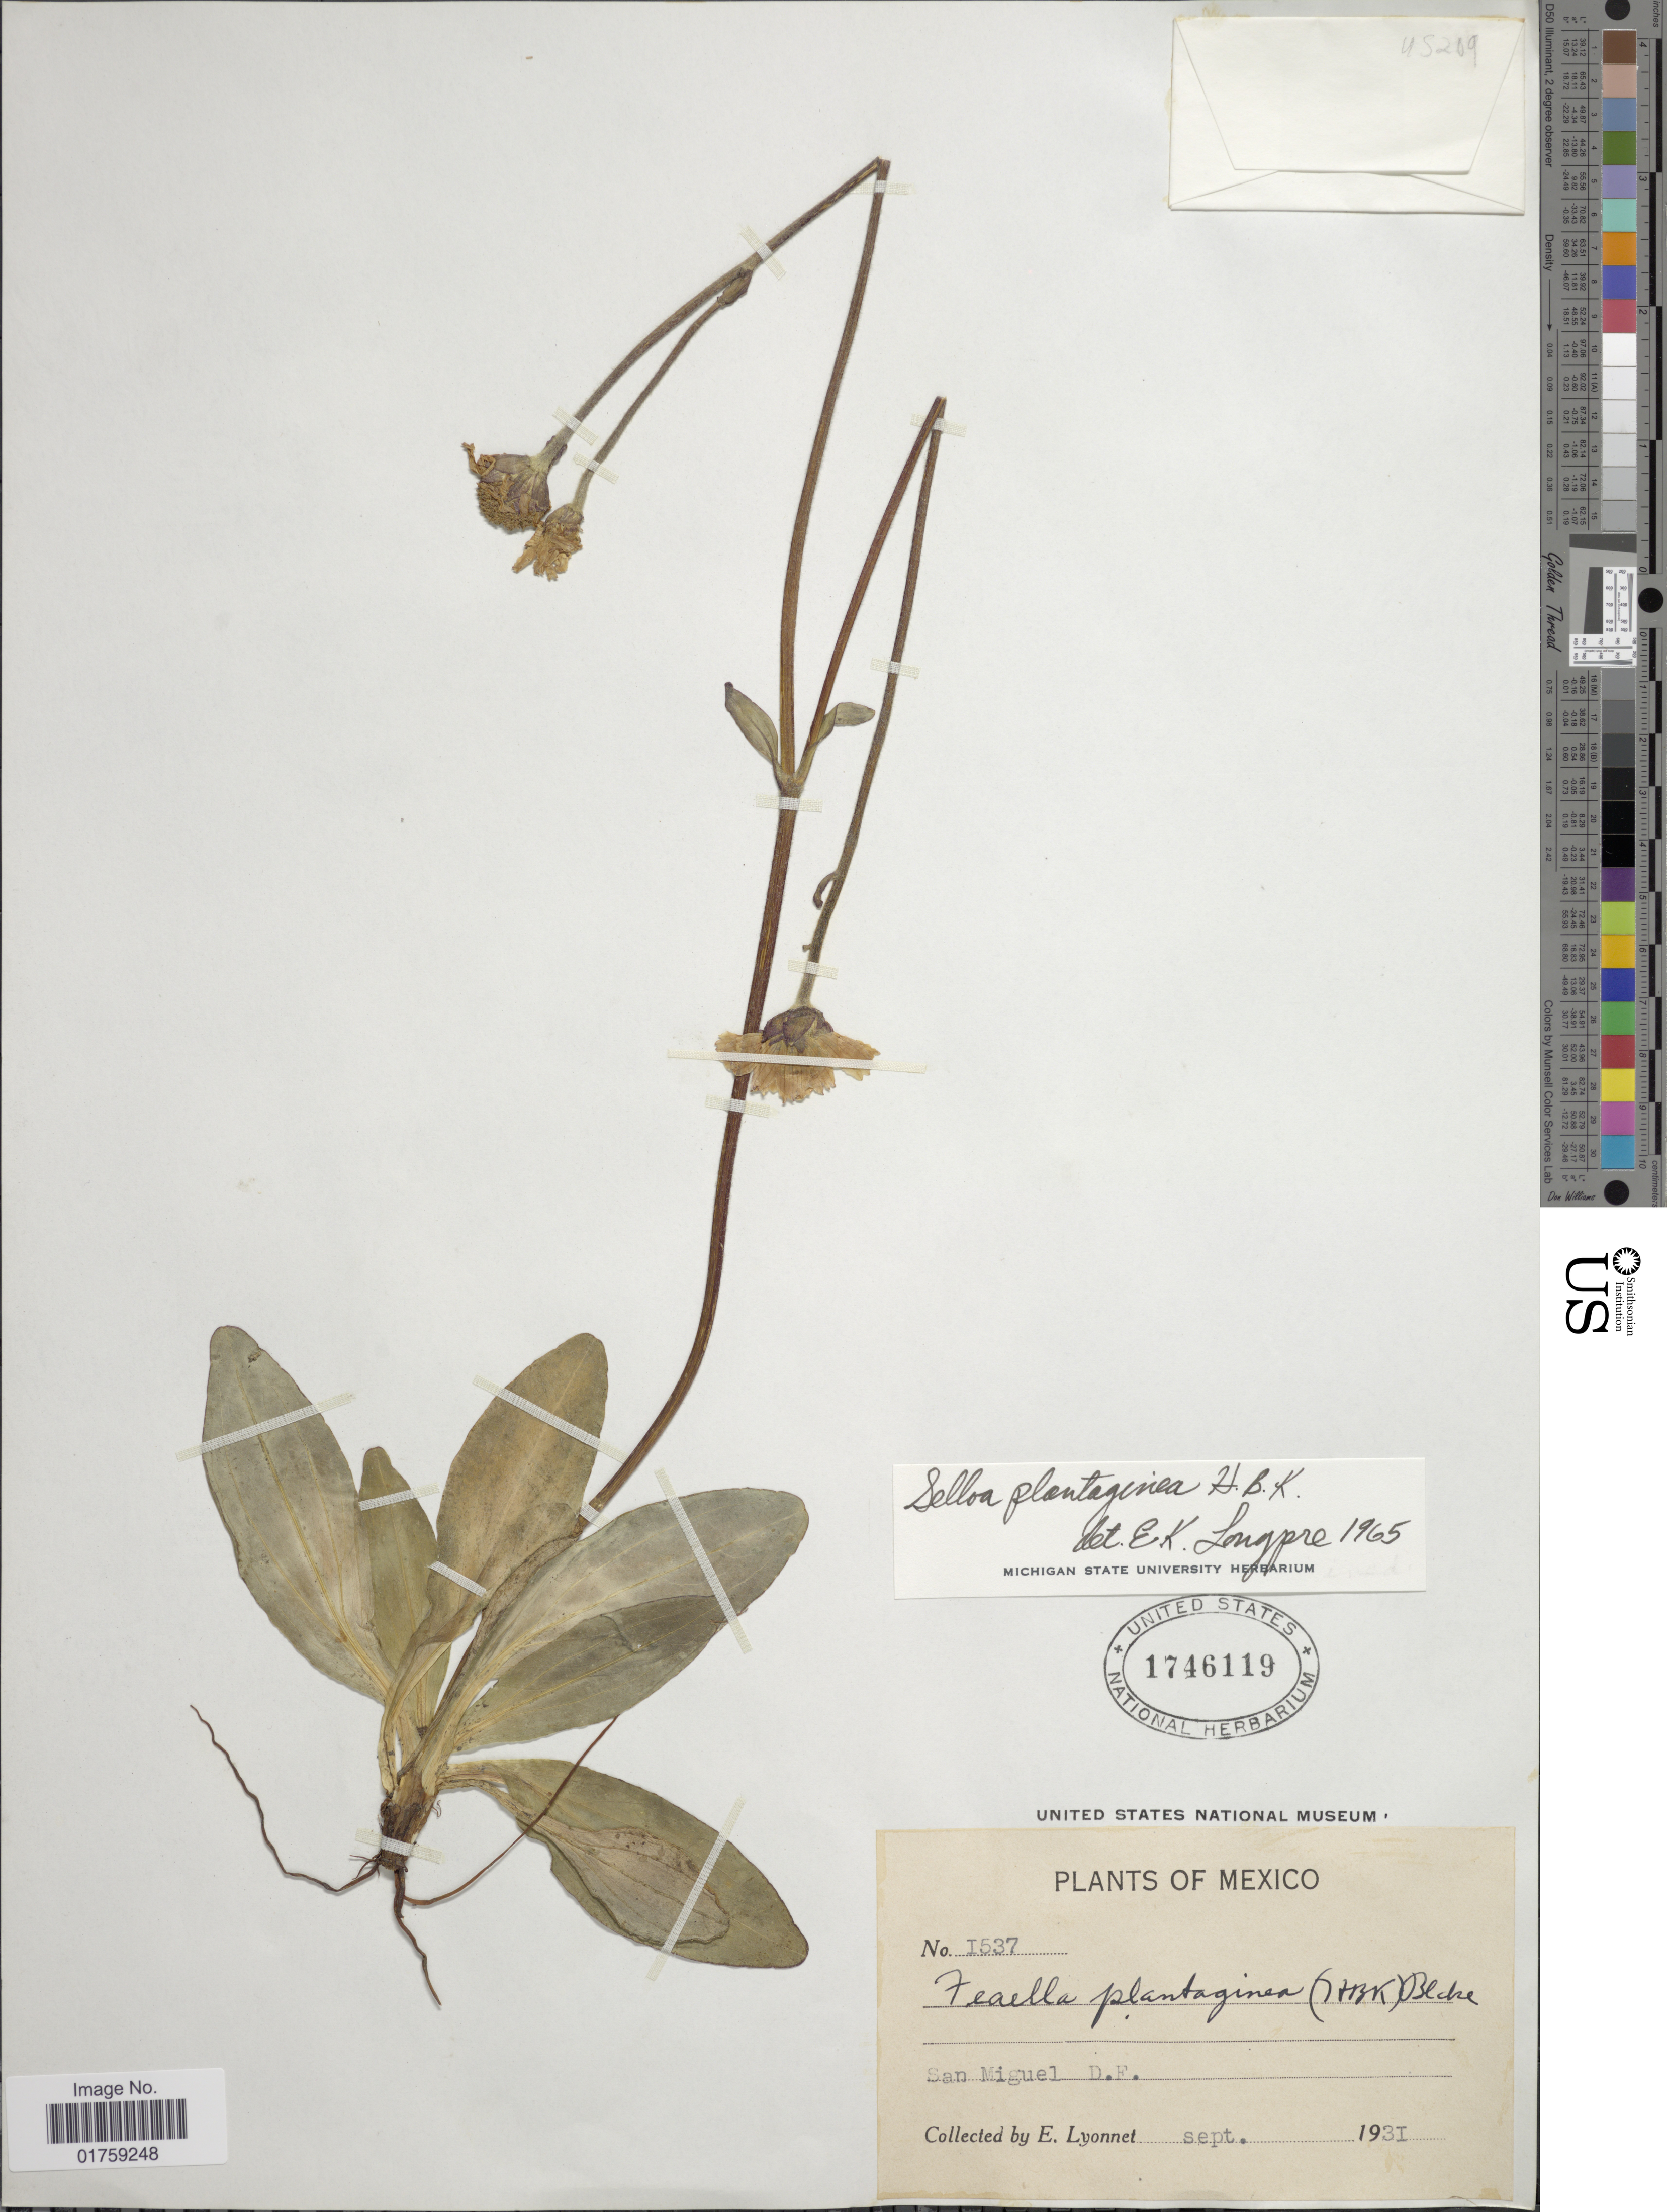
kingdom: Plantae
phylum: Tracheophyta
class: Magnoliopsida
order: Asterales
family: Asteraceae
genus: Selloa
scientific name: Selloa plantaginea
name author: Kunth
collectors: E. Lyonnet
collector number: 1537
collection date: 1931-09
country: Mexico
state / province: Distrito Federal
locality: Mexico. San Miguel D. F.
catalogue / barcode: US 1746119